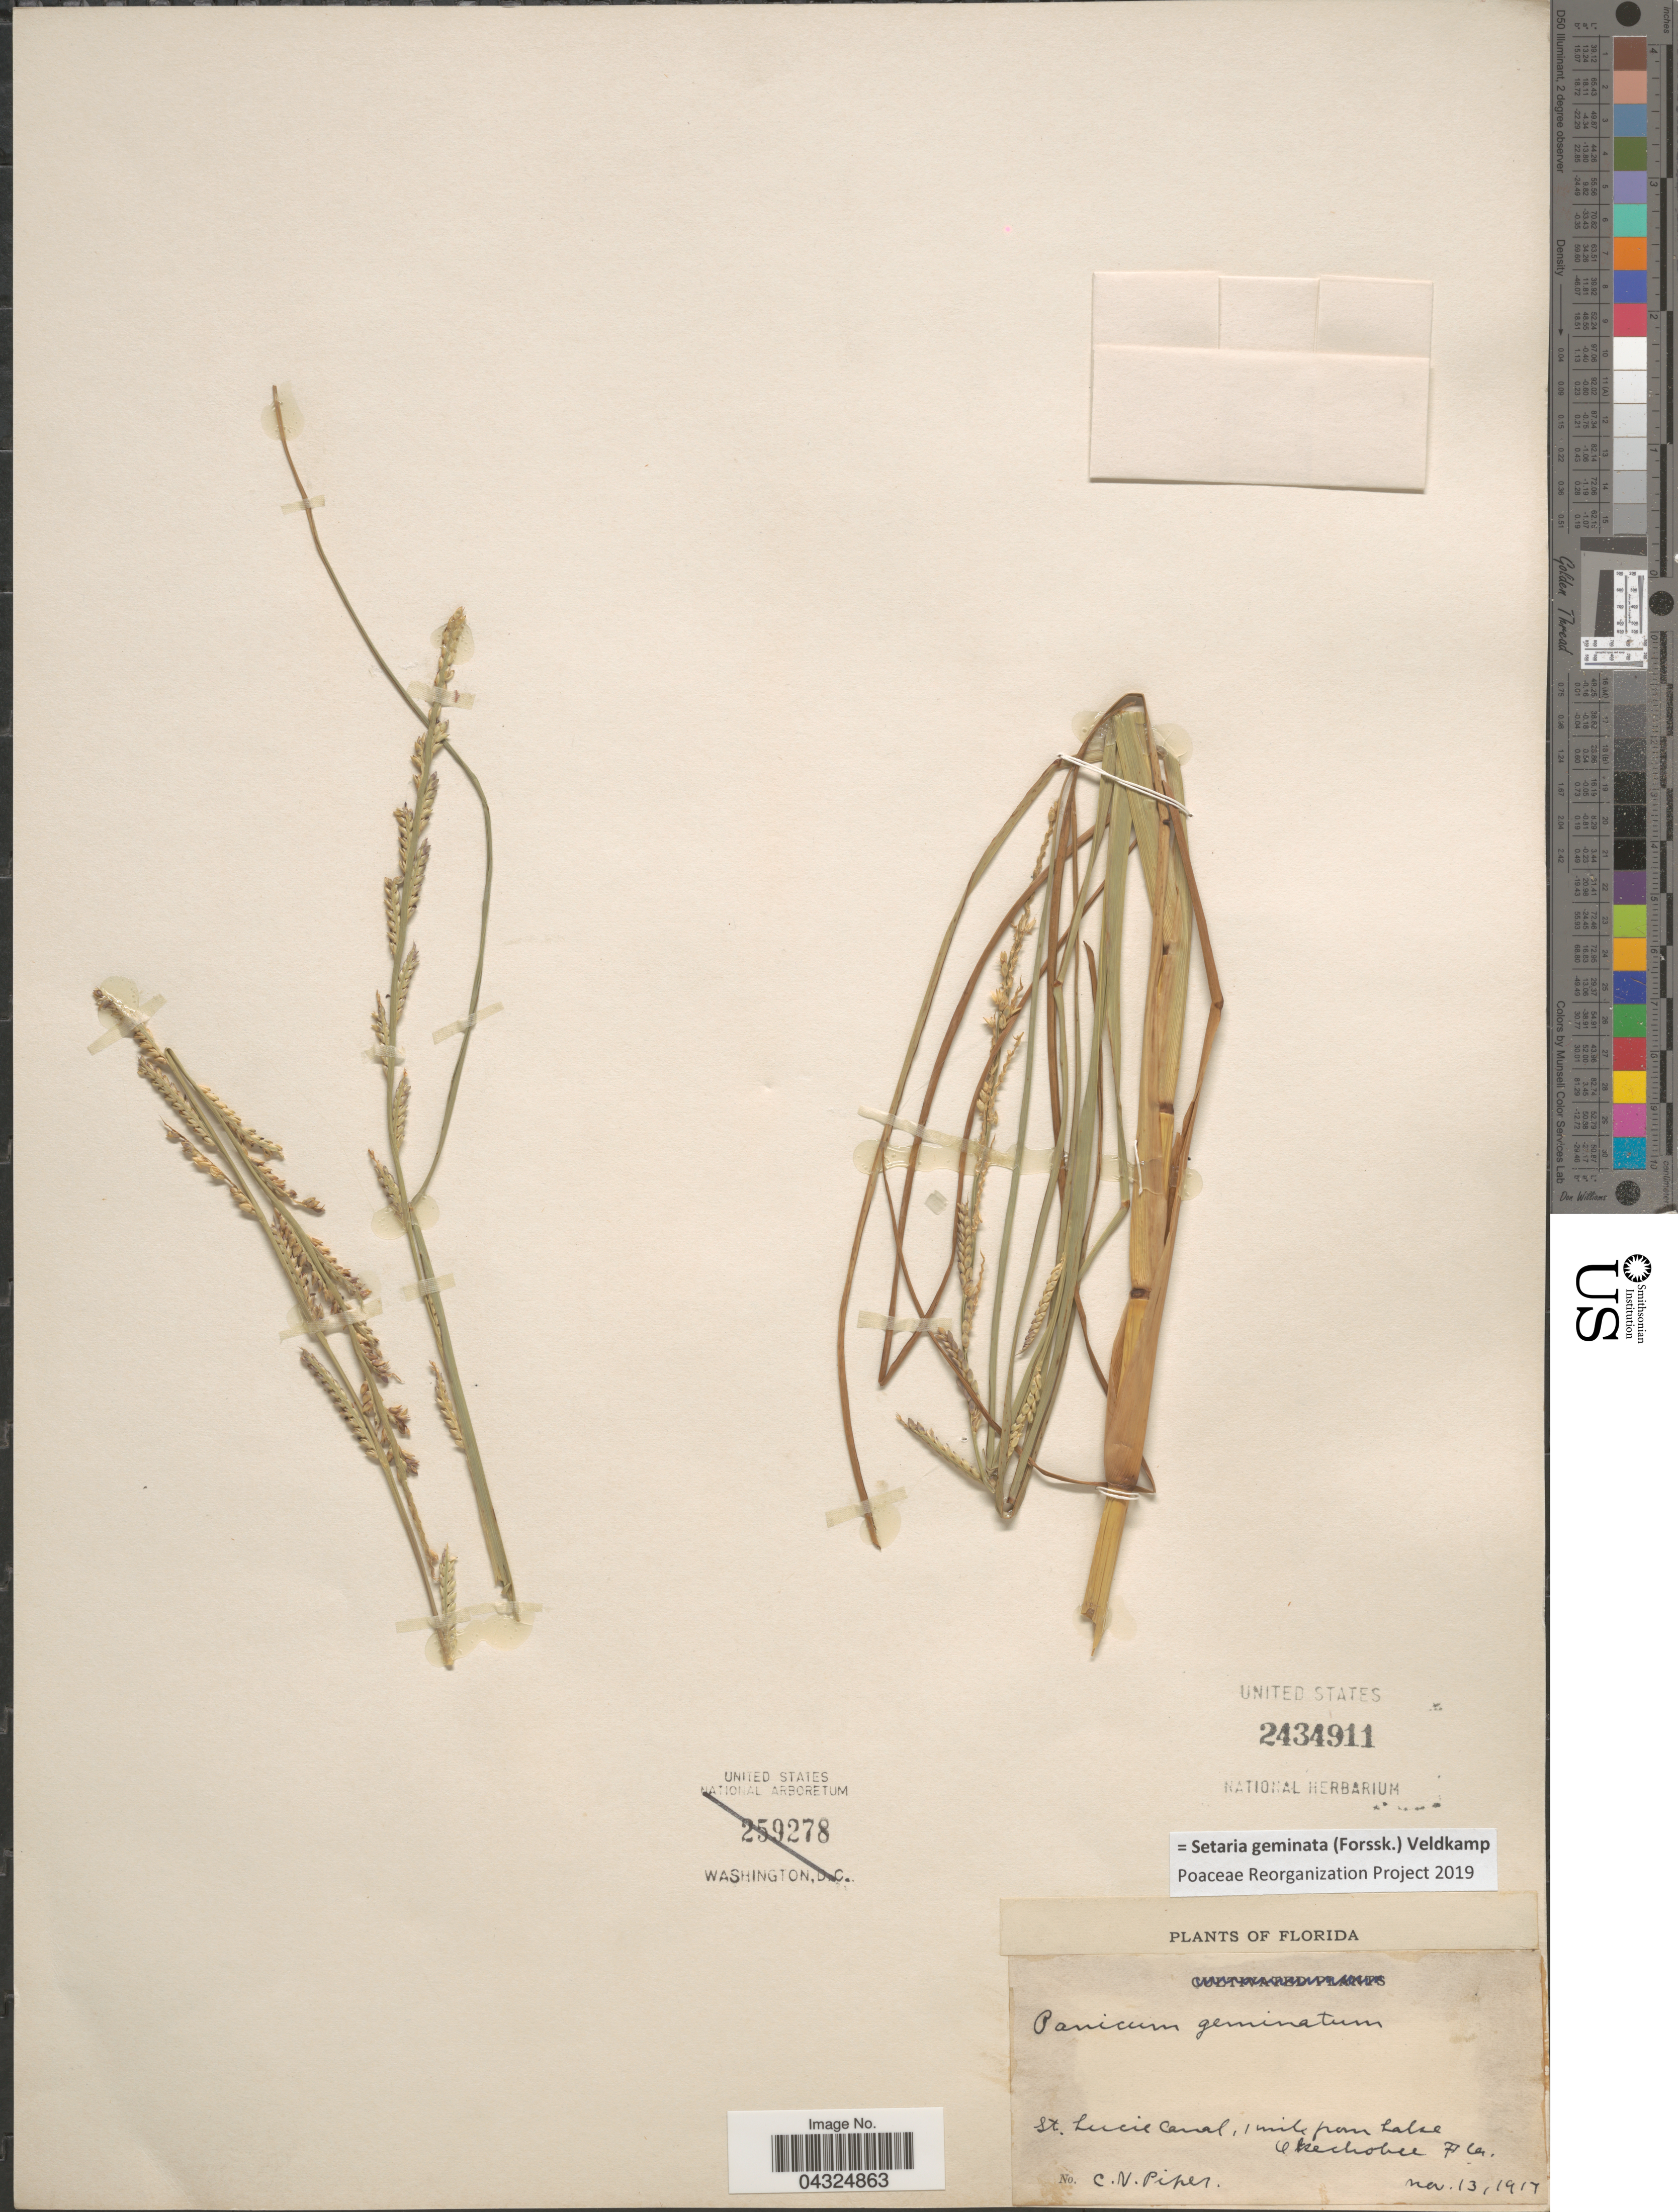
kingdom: Plantae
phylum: Tracheophyta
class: Liliopsida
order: Poales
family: Poaceae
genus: Setaria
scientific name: Setaria geminata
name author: (Forssk.) Veldkamp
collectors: C. V. Piper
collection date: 1917-11-13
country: United States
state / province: Florida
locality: St. Lucie Canal, 1 mile from Lake Okeechobee.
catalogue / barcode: US 2434911